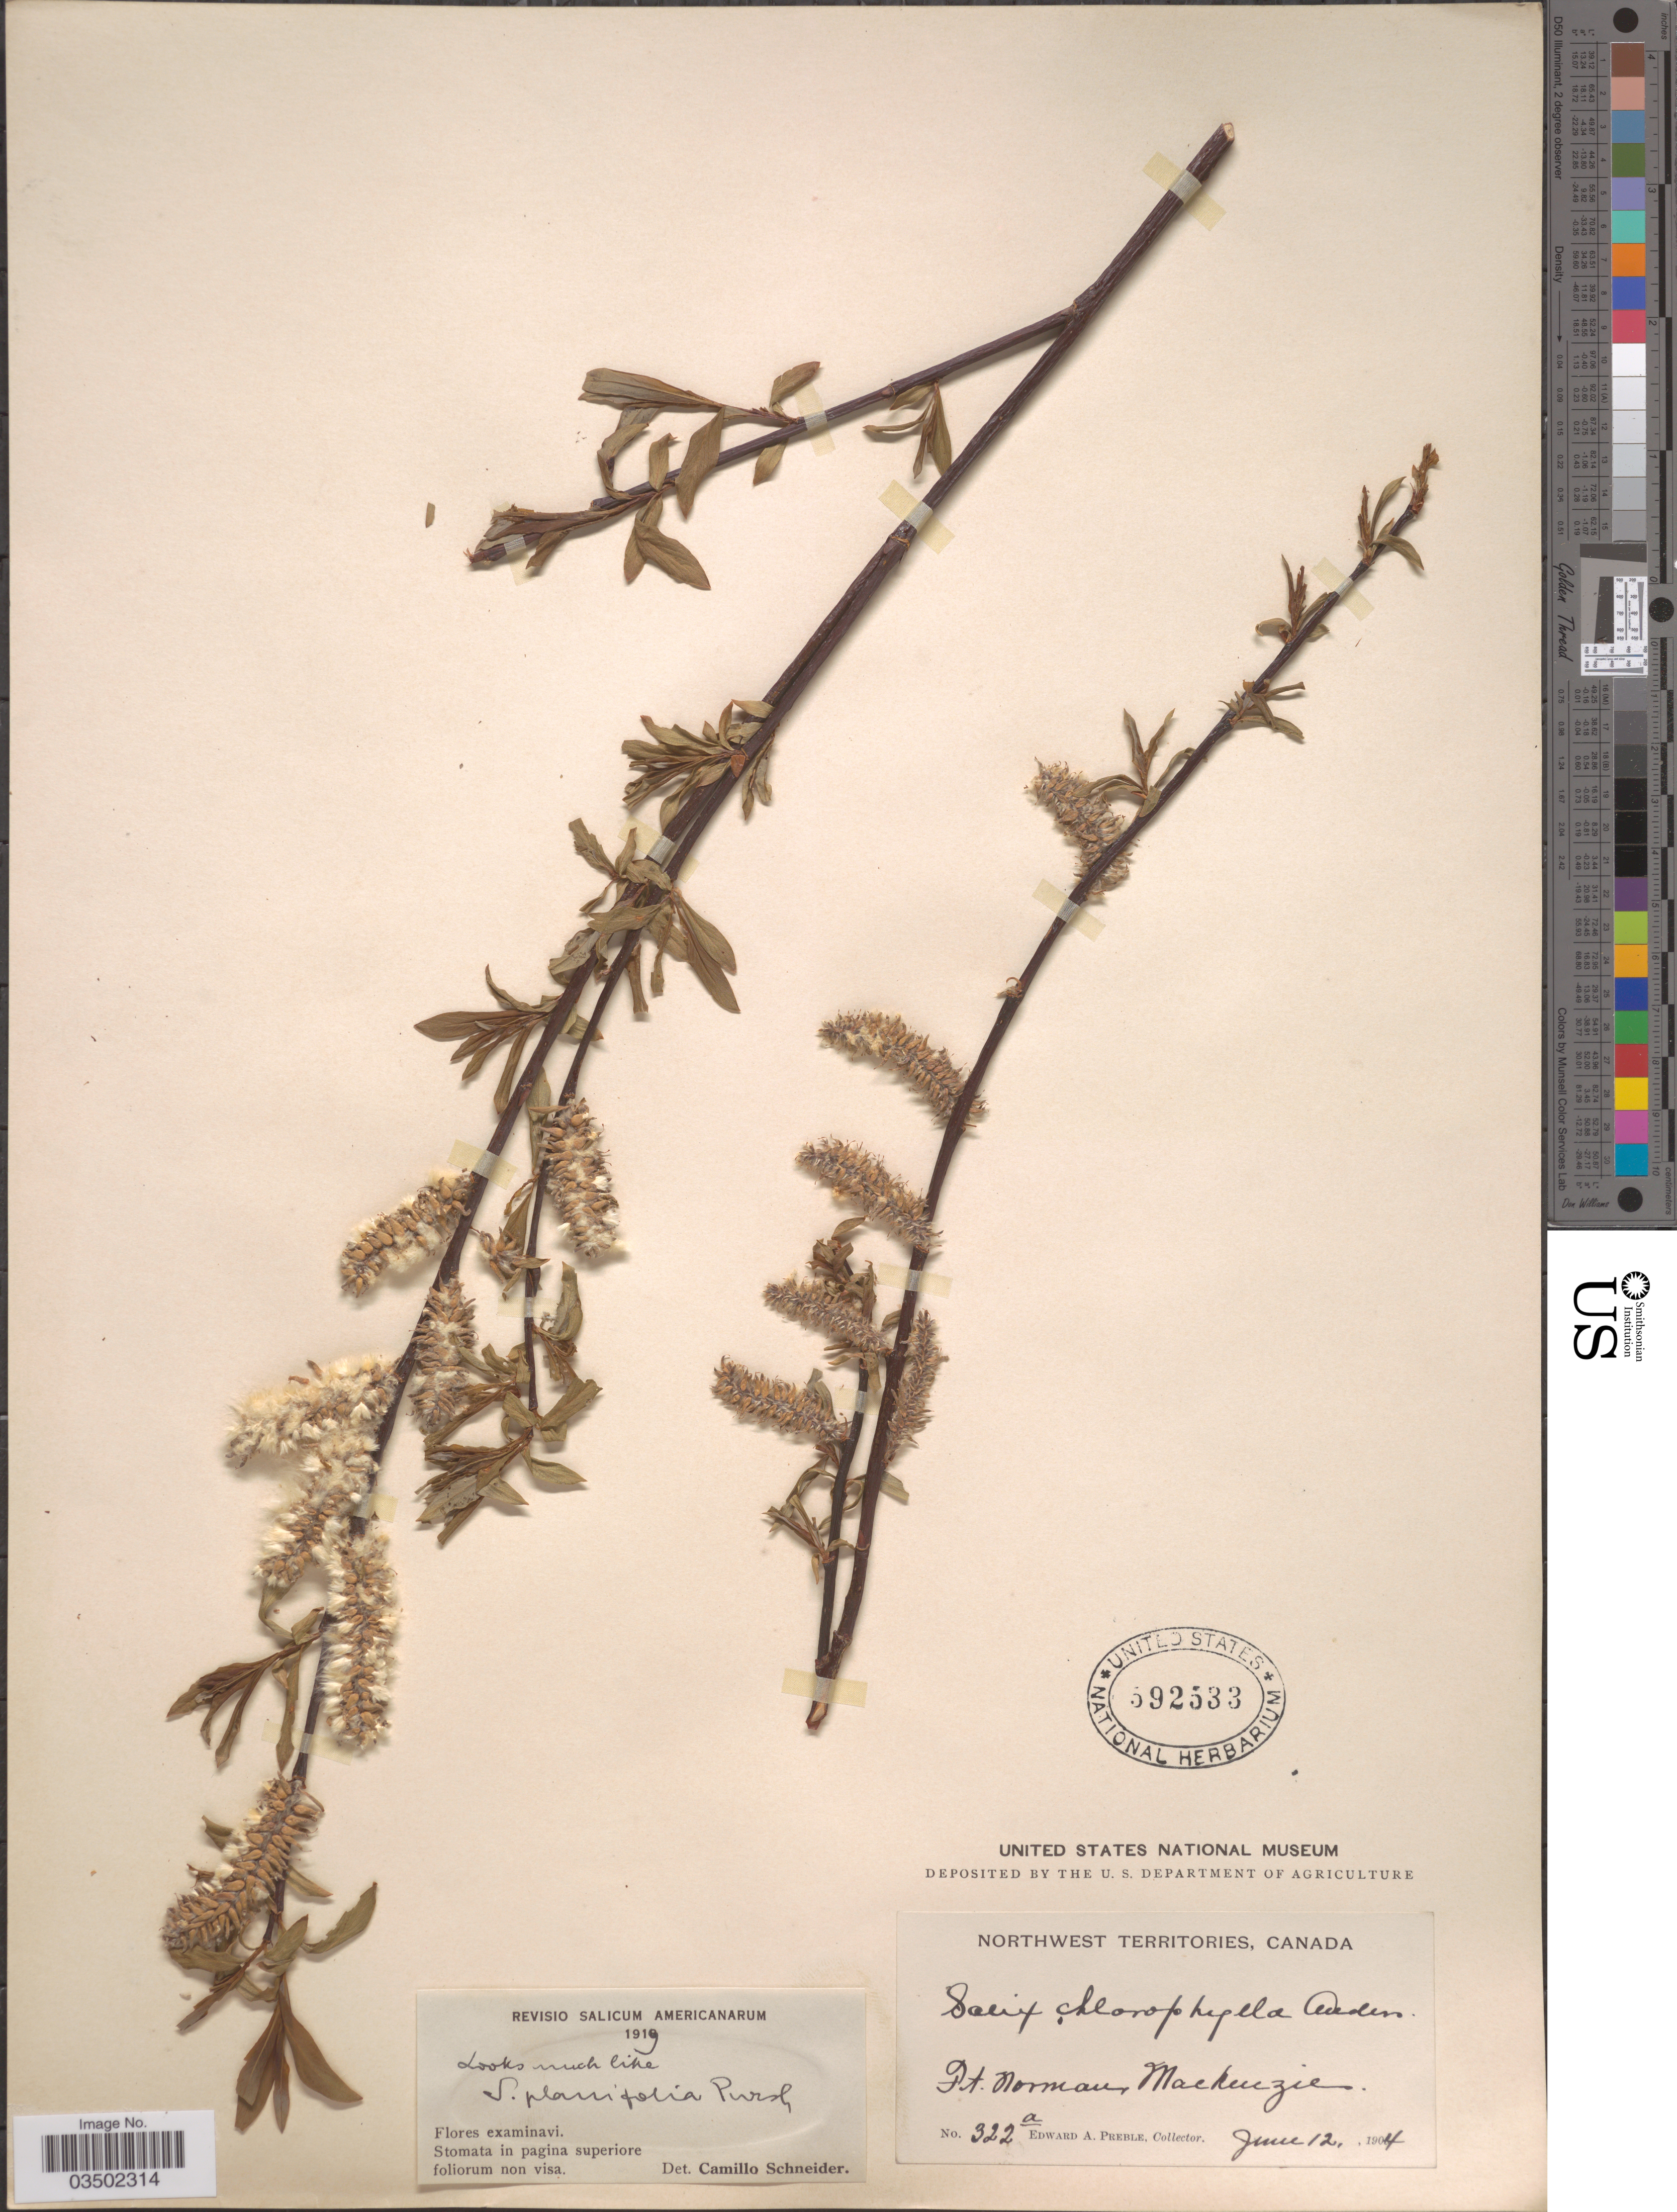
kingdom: Plantae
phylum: Tracheophyta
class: Magnoliopsida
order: Malpighiales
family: Salicaceae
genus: Salix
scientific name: Salix planifolia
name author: Pursh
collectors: E. Preble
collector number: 322a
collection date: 1904-06-12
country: Canada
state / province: Northwest Territories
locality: Ft. Norman, Mackenzie.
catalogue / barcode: US 592533